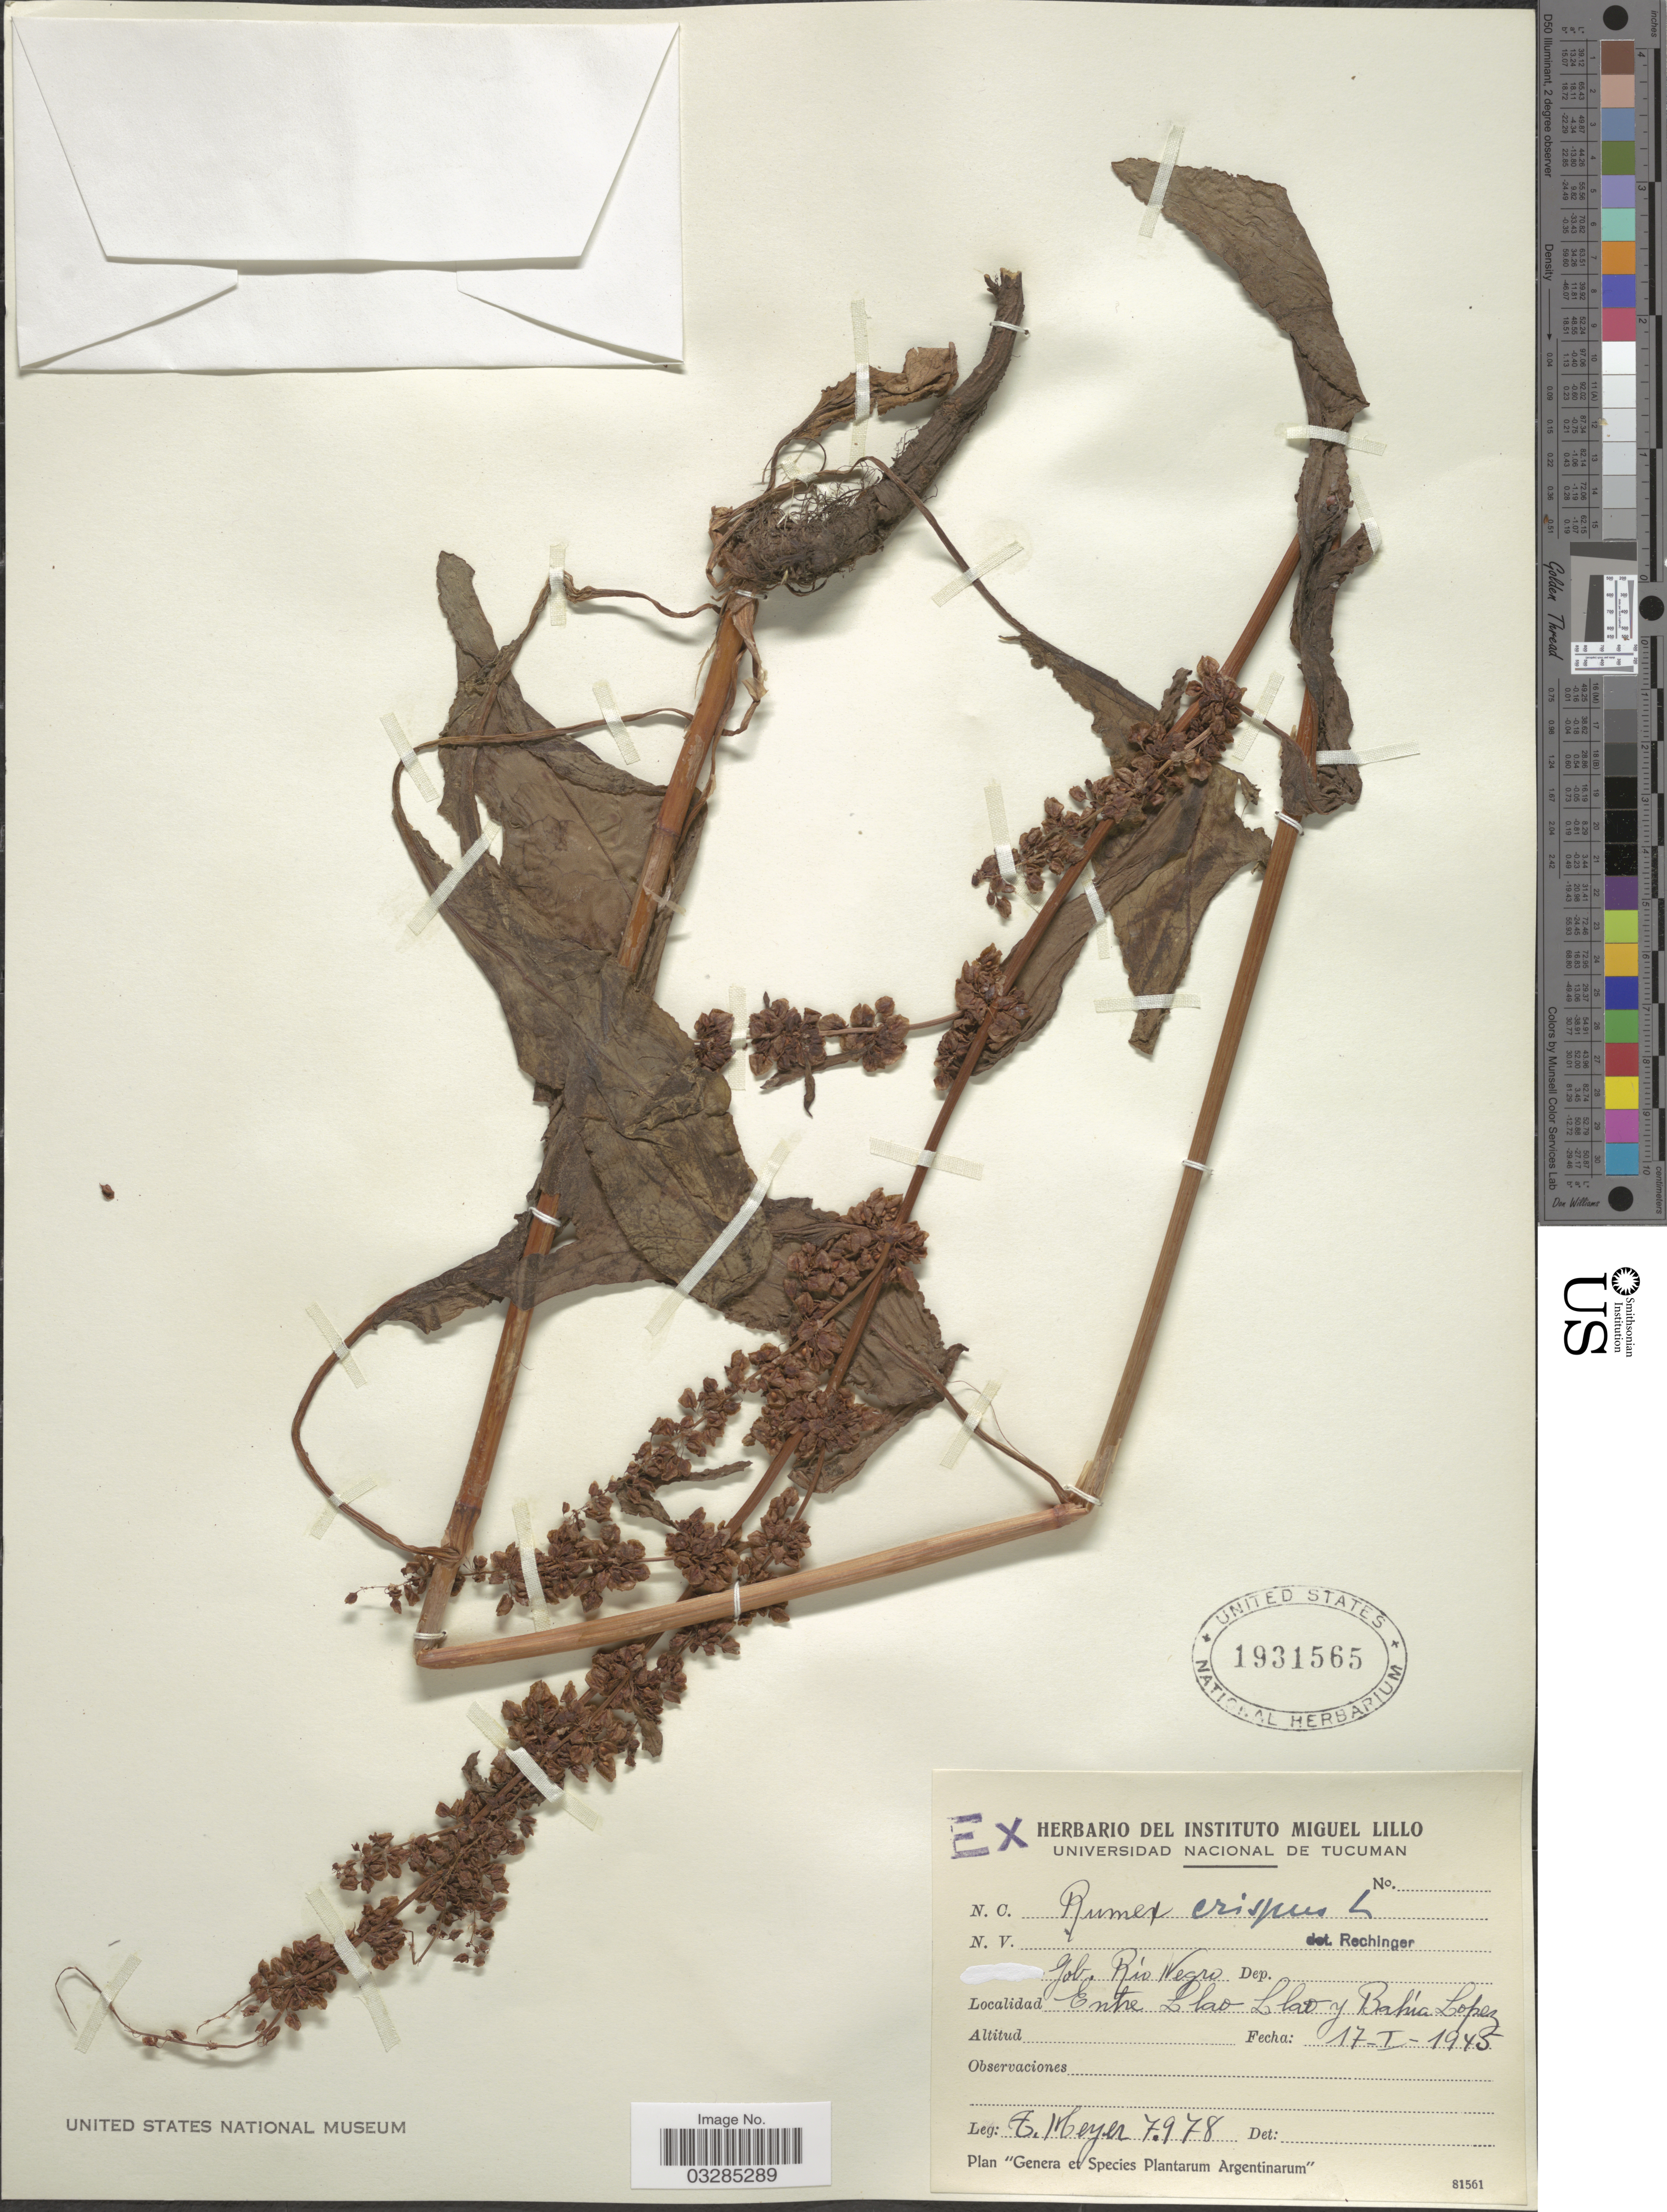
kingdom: Plantae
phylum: Tracheophyta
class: Magnoliopsida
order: Caryophyllales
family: Polygonaceae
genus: Rumex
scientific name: Rumex crispus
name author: L.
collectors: T. Meyer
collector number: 7978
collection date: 1945-01-17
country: Argentina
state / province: Rio Negro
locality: Gob. Rio Negro. Entre Llao Lao y Bahía Lopez.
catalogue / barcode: US 1931565